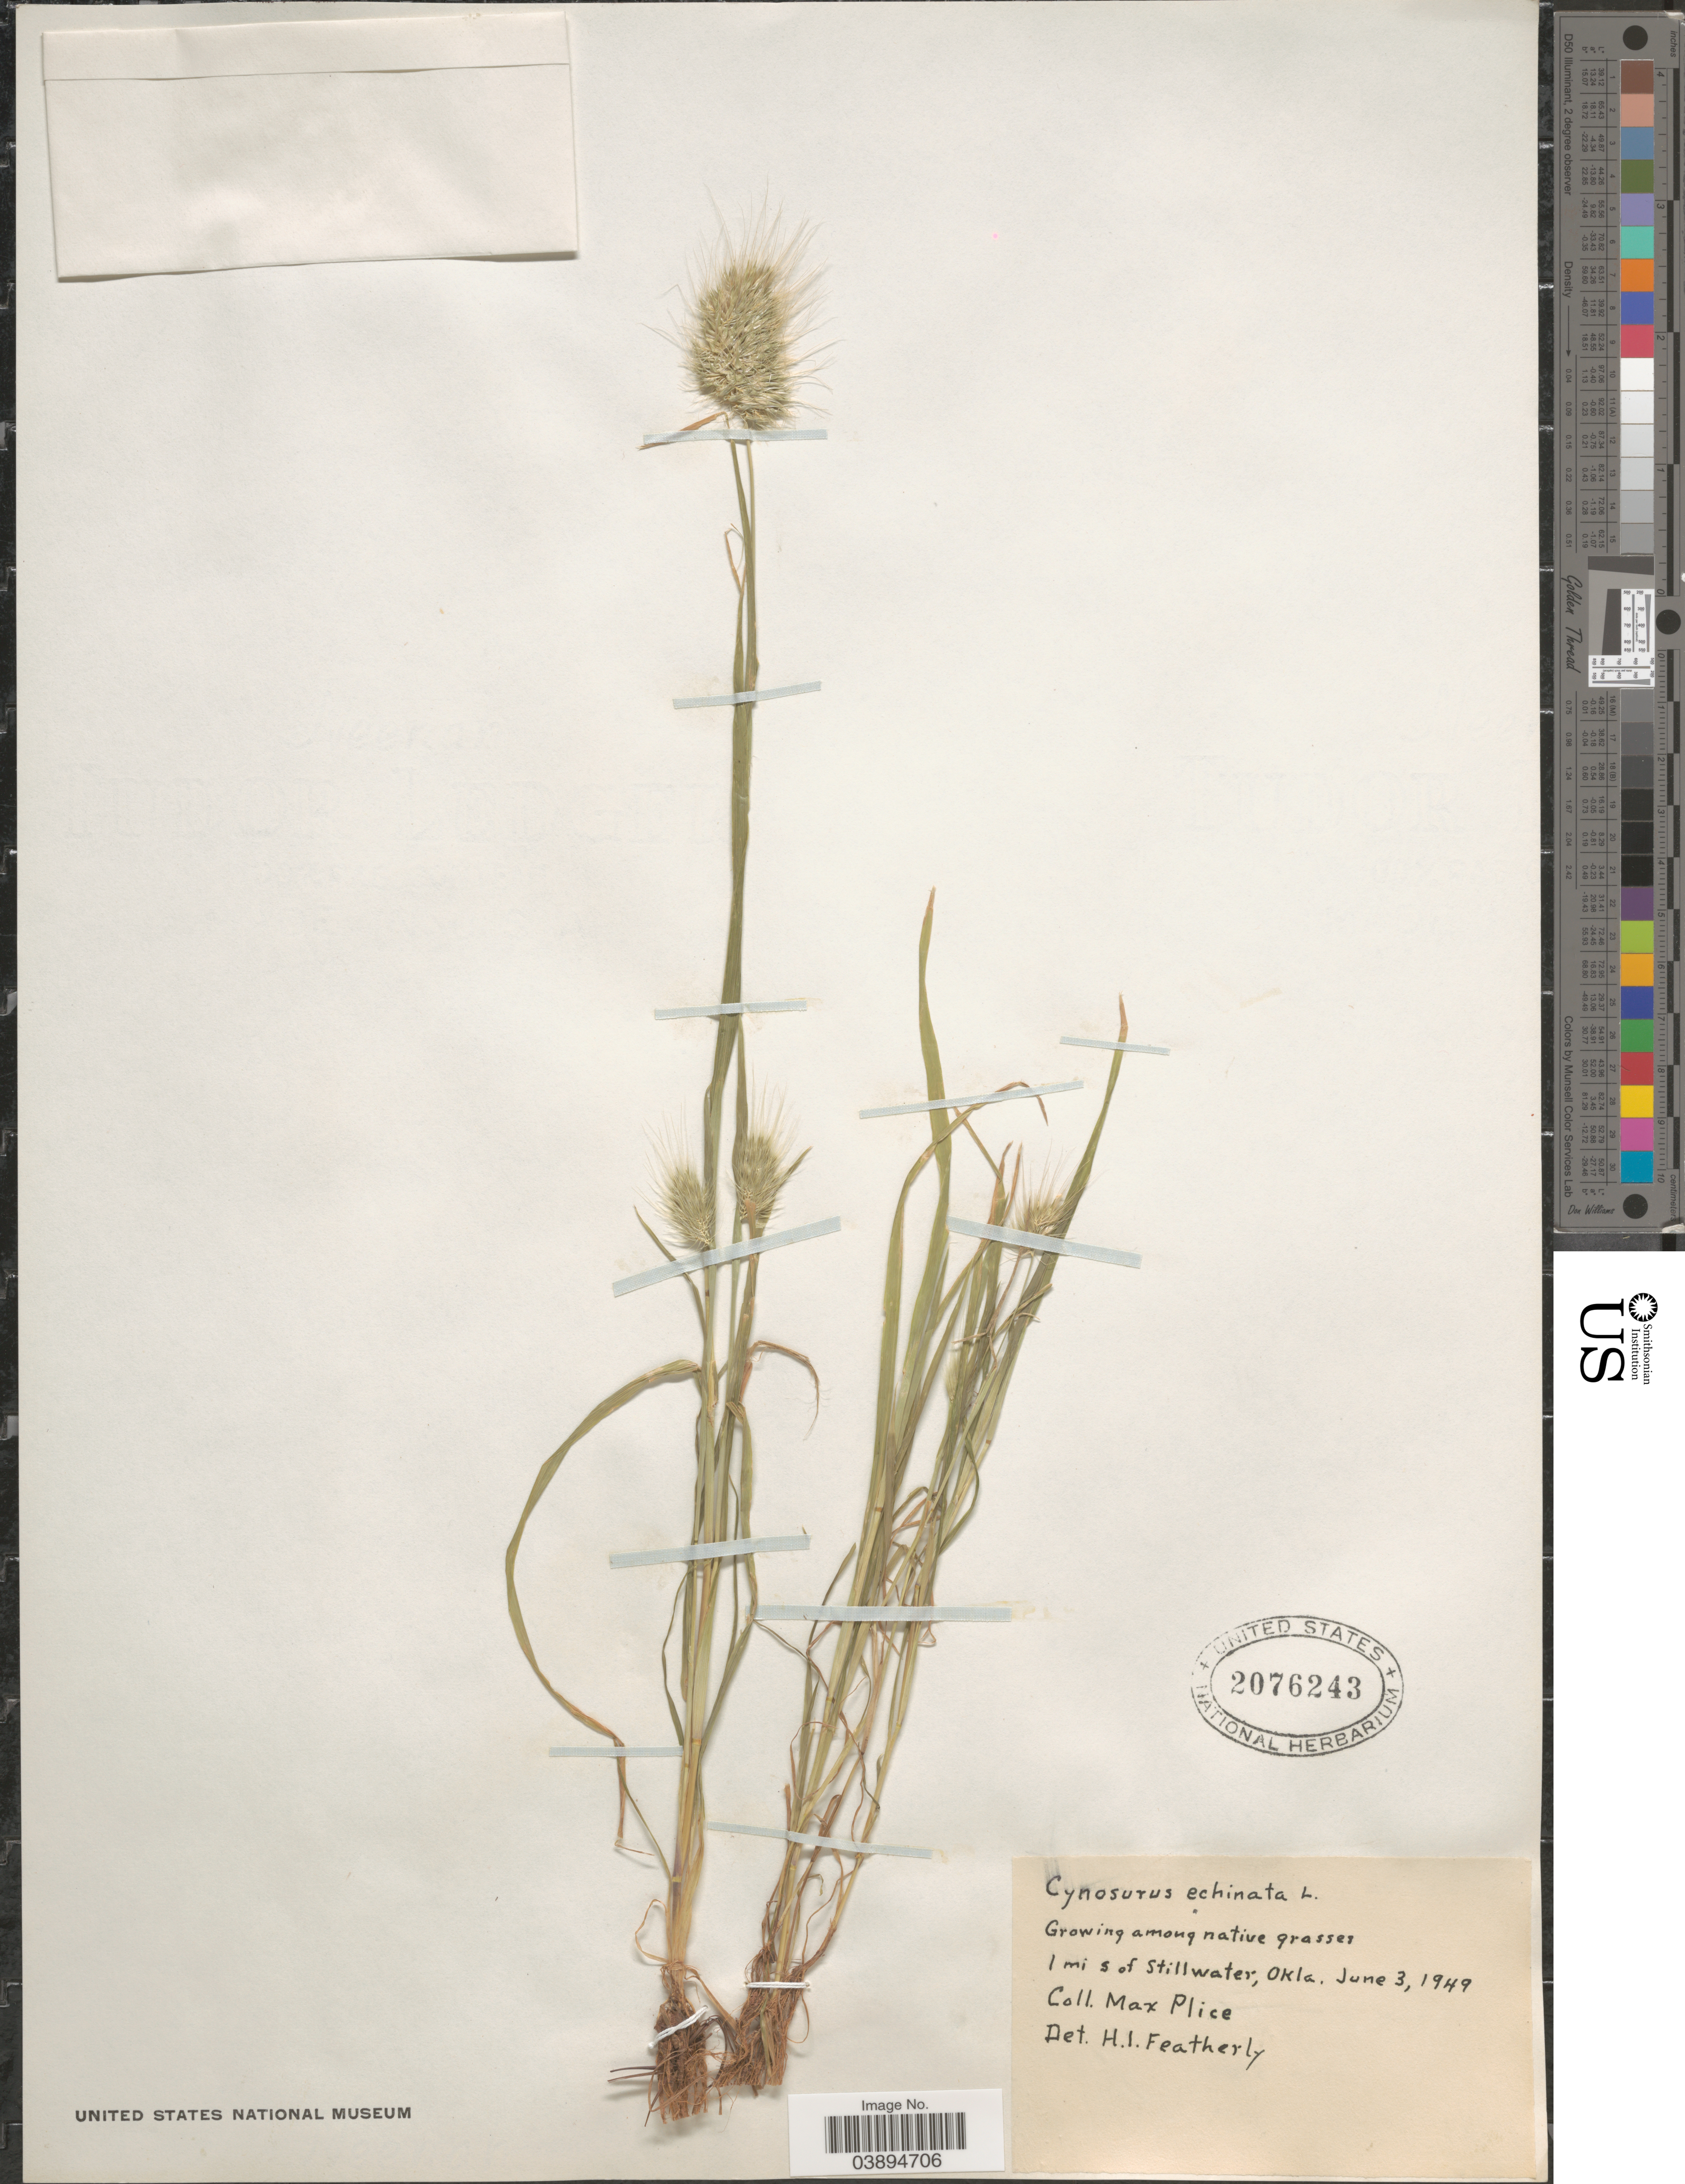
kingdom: Plantae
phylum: Tracheophyta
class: Liliopsida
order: Poales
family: Poaceae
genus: Cynosurus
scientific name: Cynosurus echinatus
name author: L.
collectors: M. Plice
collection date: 1949-06-03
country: United States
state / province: Oklahoma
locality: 1 mi s of Stillwater.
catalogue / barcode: US 2076243